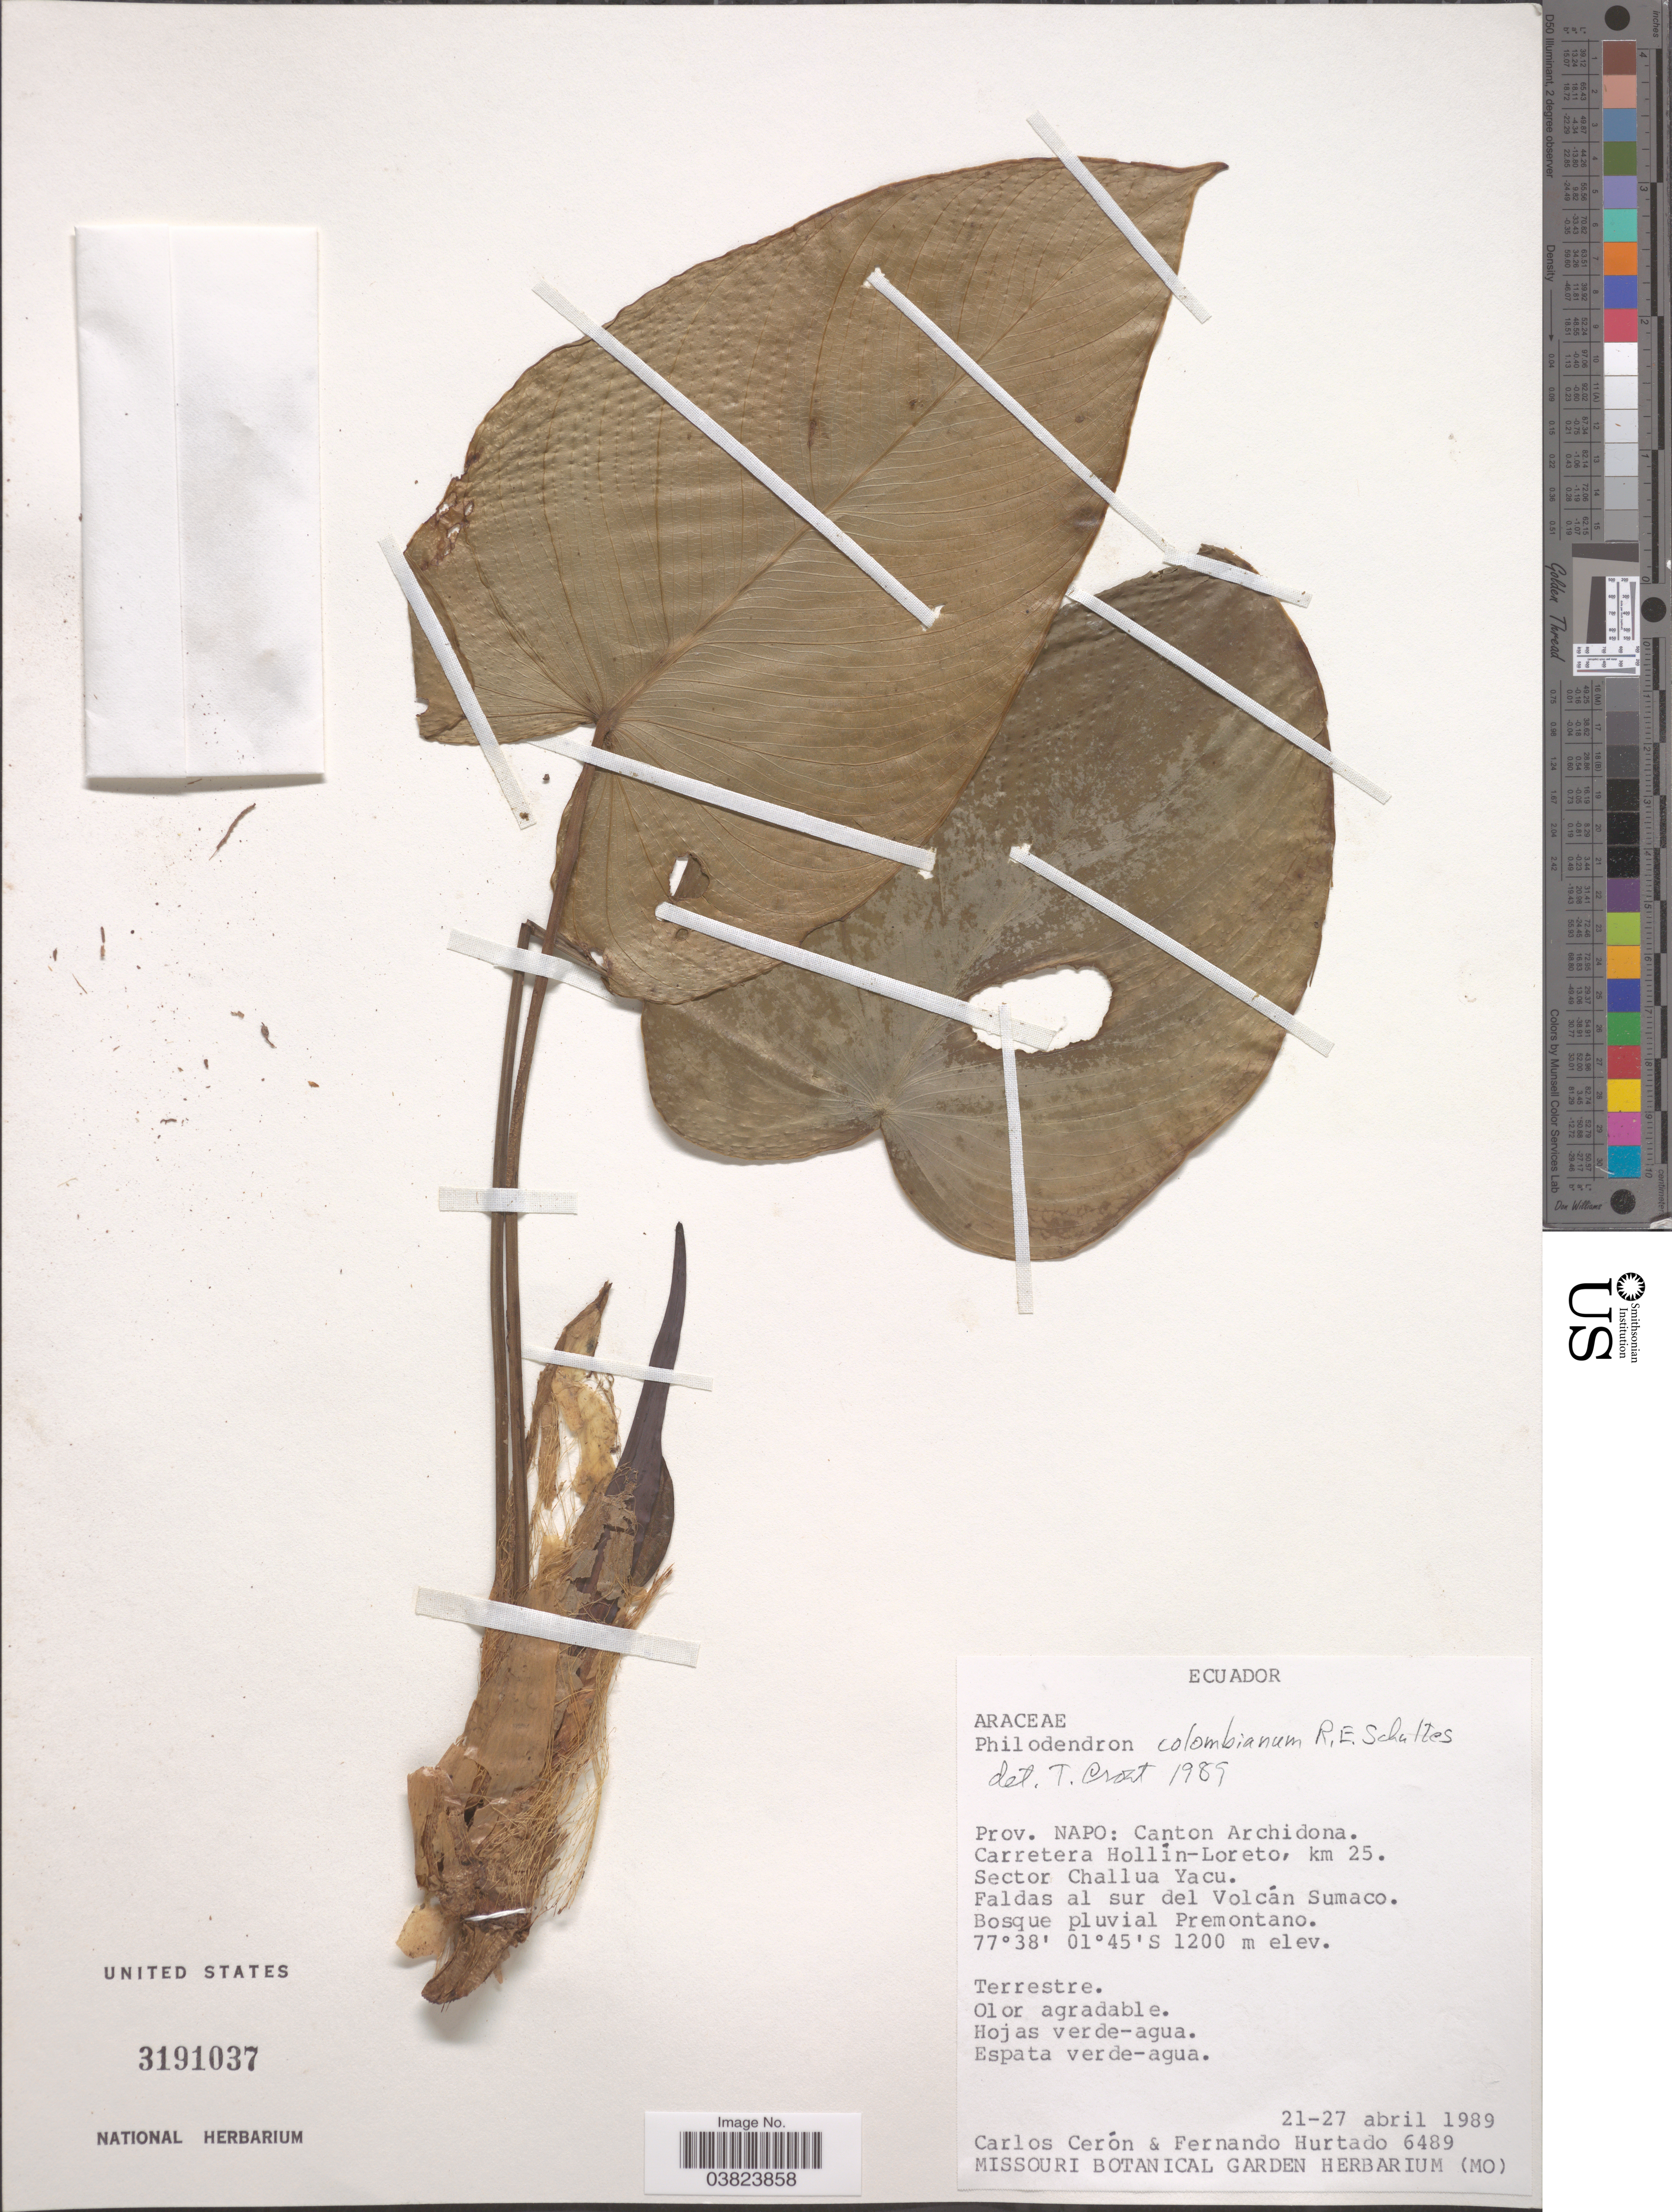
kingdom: Plantae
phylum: Tracheophyta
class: Liliopsida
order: Alismatales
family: Araceae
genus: Philodendron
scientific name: Philodendron colombianum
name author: R.E. Schult.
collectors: C. E. Cerón M. & F. Hurtado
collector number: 6489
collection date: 1989-04-21/1989-04-27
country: Ecuador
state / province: Napo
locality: Canton Archidona. Carretera Hollín-Loreto, km 25. Sector Challua Yacu. Faldas al sur del Volcán Sumaco. Bosque pluvial Premontano.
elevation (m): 1200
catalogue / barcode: US 3191037